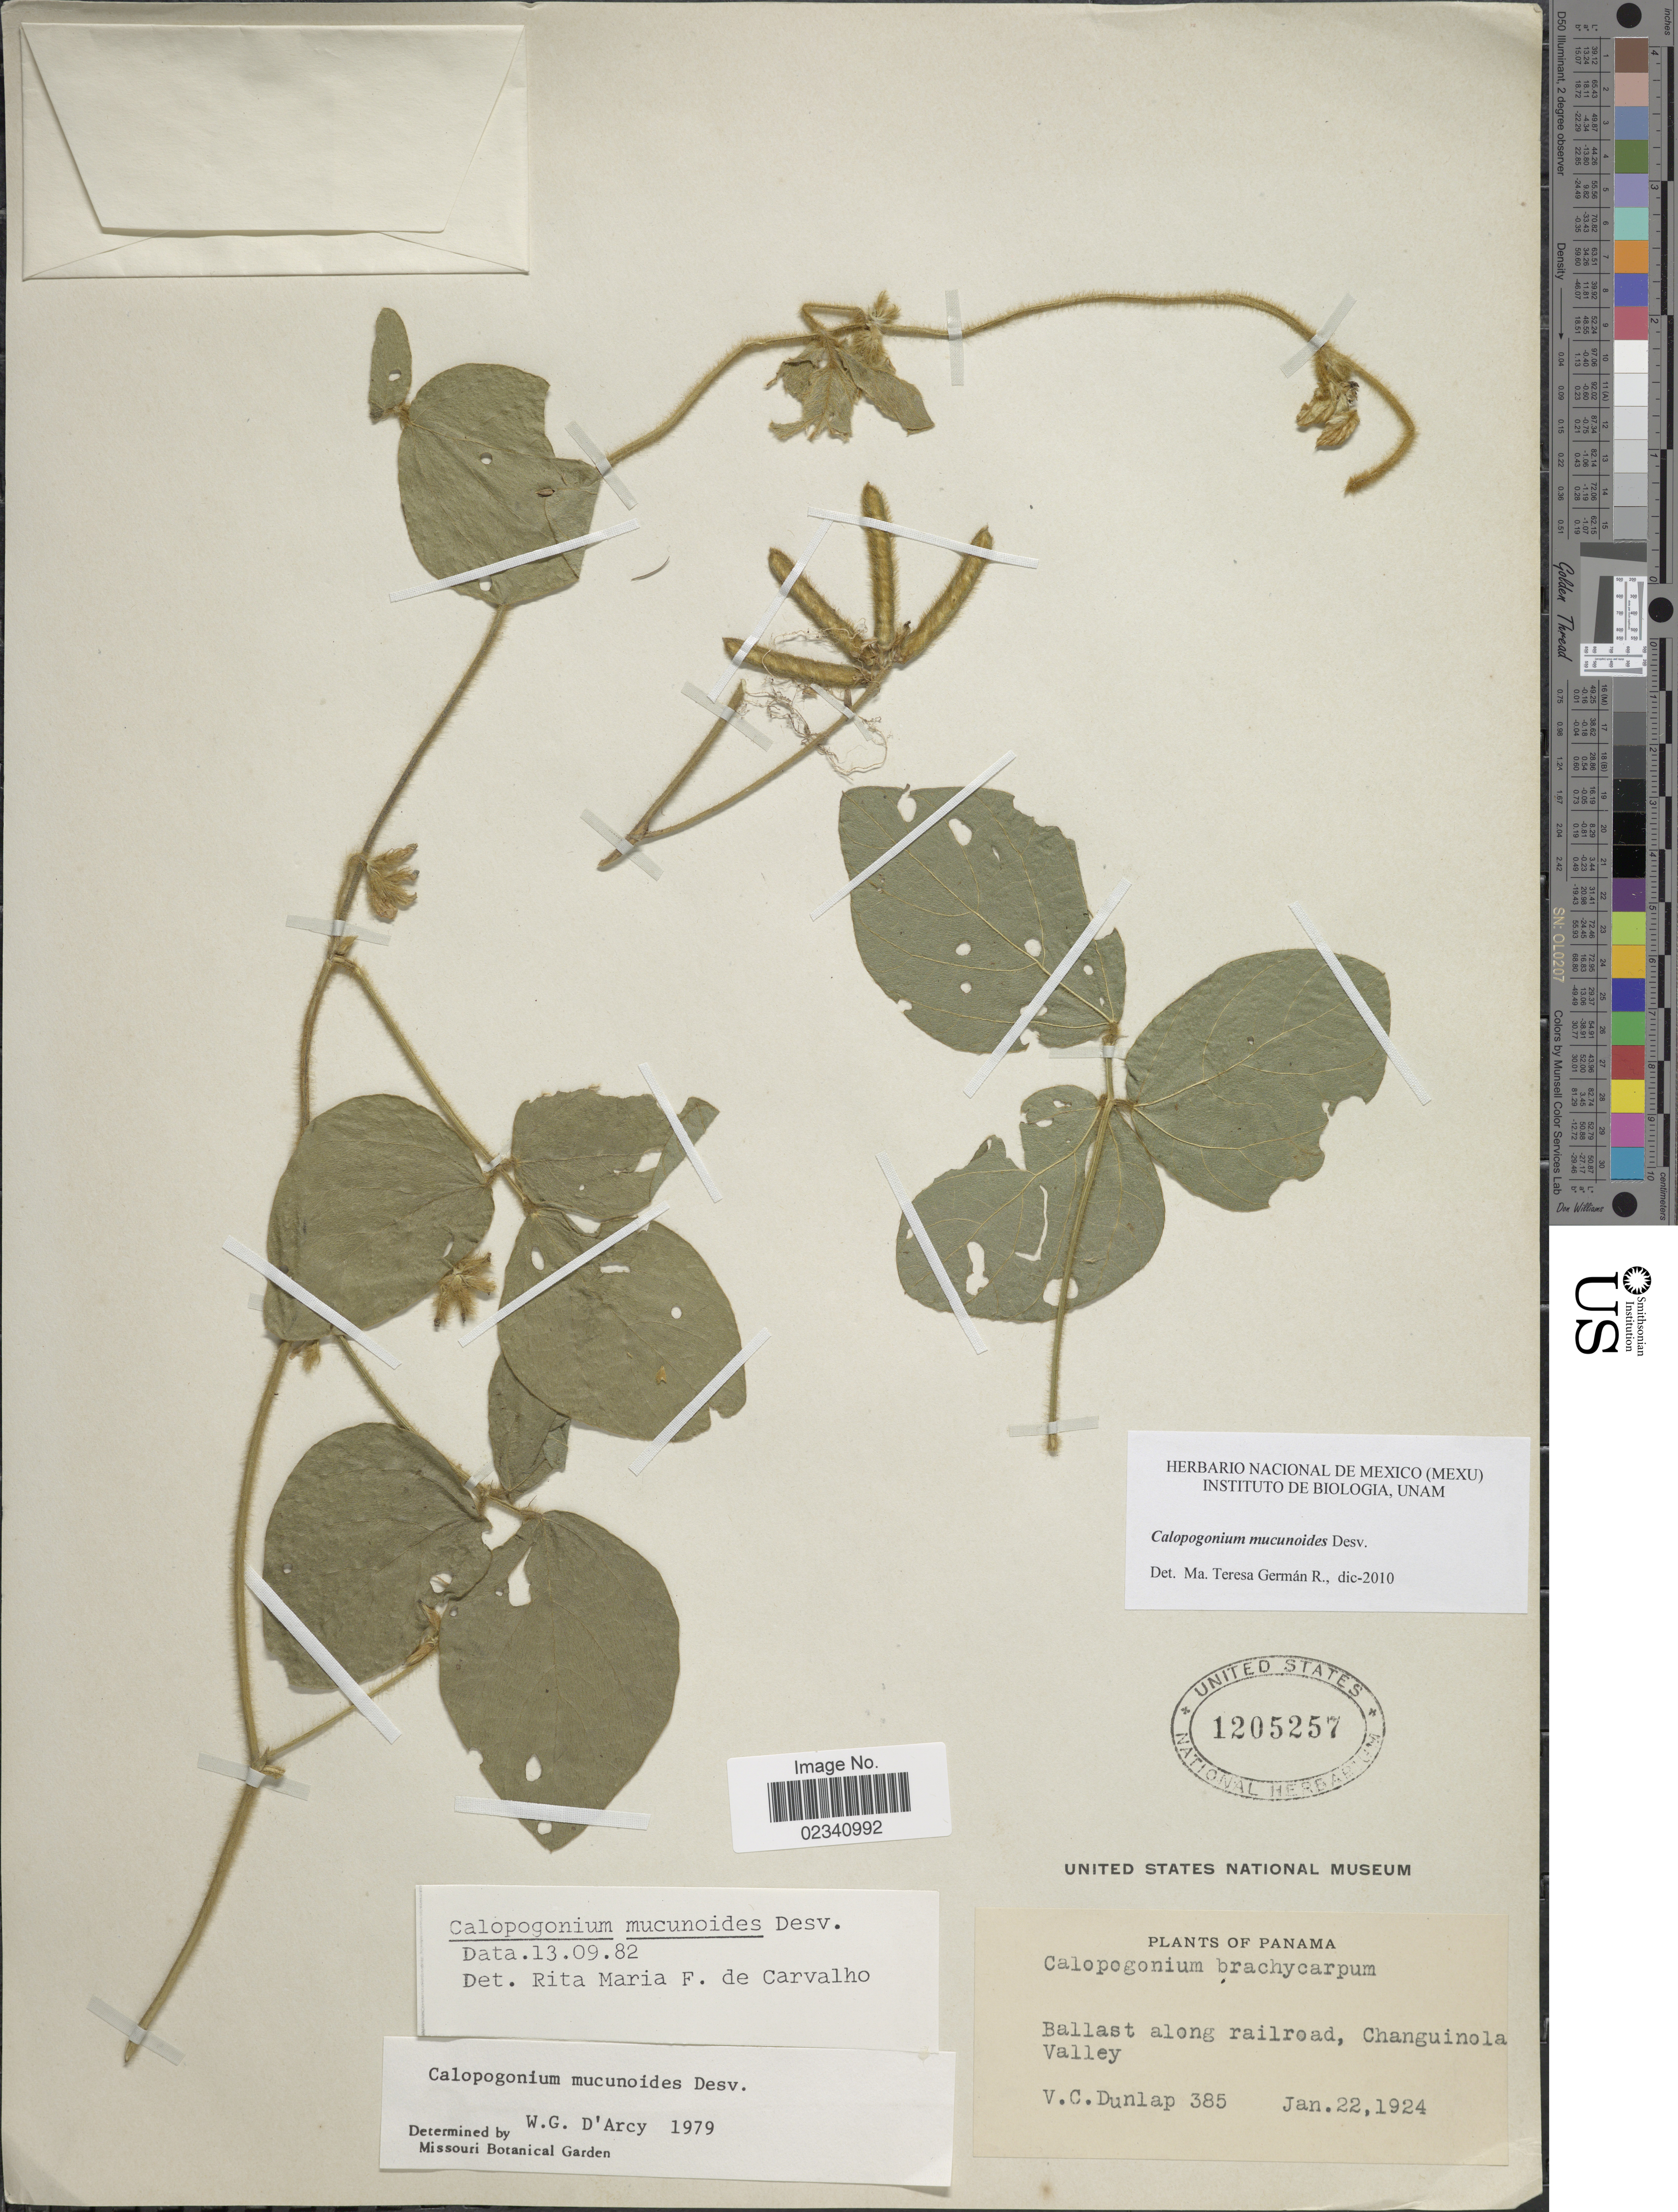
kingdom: Plantae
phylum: Tracheophyta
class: Magnoliopsida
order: Fabales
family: Fabaceae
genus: Calopogonium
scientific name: Calopogonium mucunoides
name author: Desv.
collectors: V. C. Dunlap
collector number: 385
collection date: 1924-01-22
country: Panama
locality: Ballast along railroad, Changuinola Valley.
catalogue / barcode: US 1205257